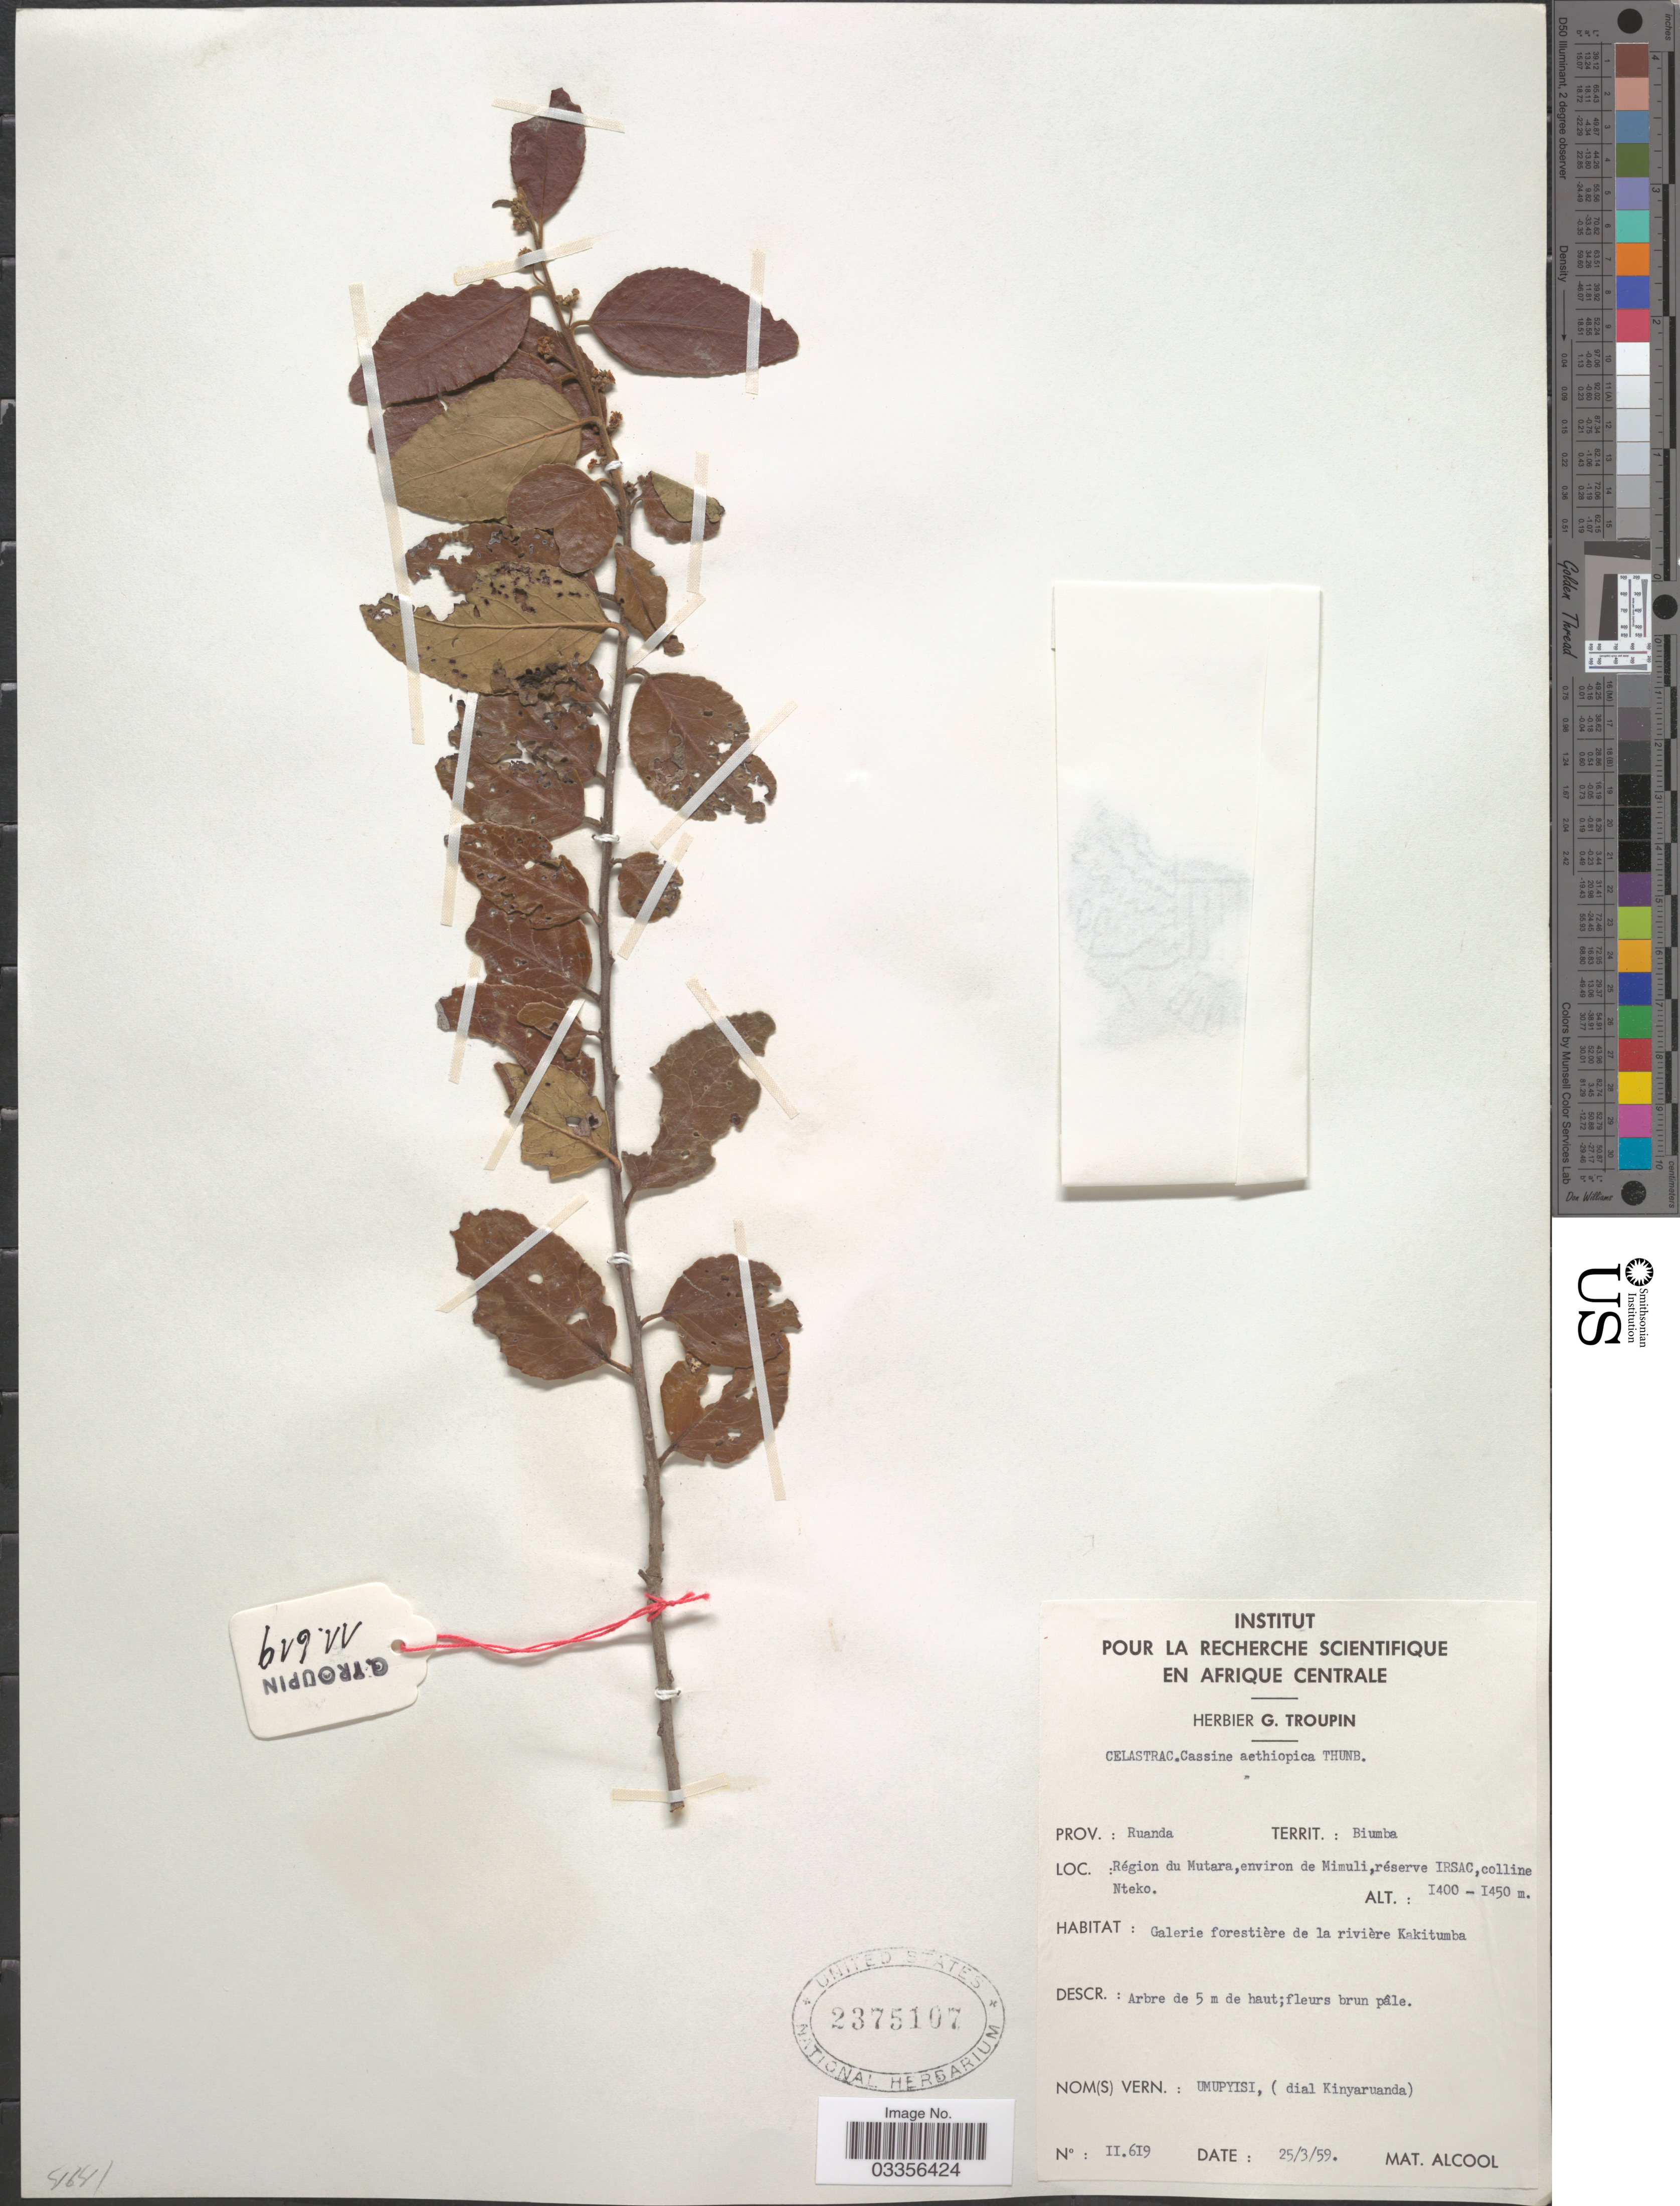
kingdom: Plantae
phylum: Tracheophyta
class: Magnoliopsida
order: Celastrales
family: Celastraceae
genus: Mystroxylon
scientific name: Mystroxylon aethiopicum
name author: (Thunb.) Loes.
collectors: ex herb. G. Troupin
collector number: II619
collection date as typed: Transcribed d/m/y: 25/3/59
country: Rwanda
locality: Prov.: Ruanda. Territ.: Biumba. Région du Mutara, environ de Mimuli, réserve IRSAC colline Nteko. Galerie forestière de la rivière Kakitumba.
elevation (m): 1400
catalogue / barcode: US 2375107